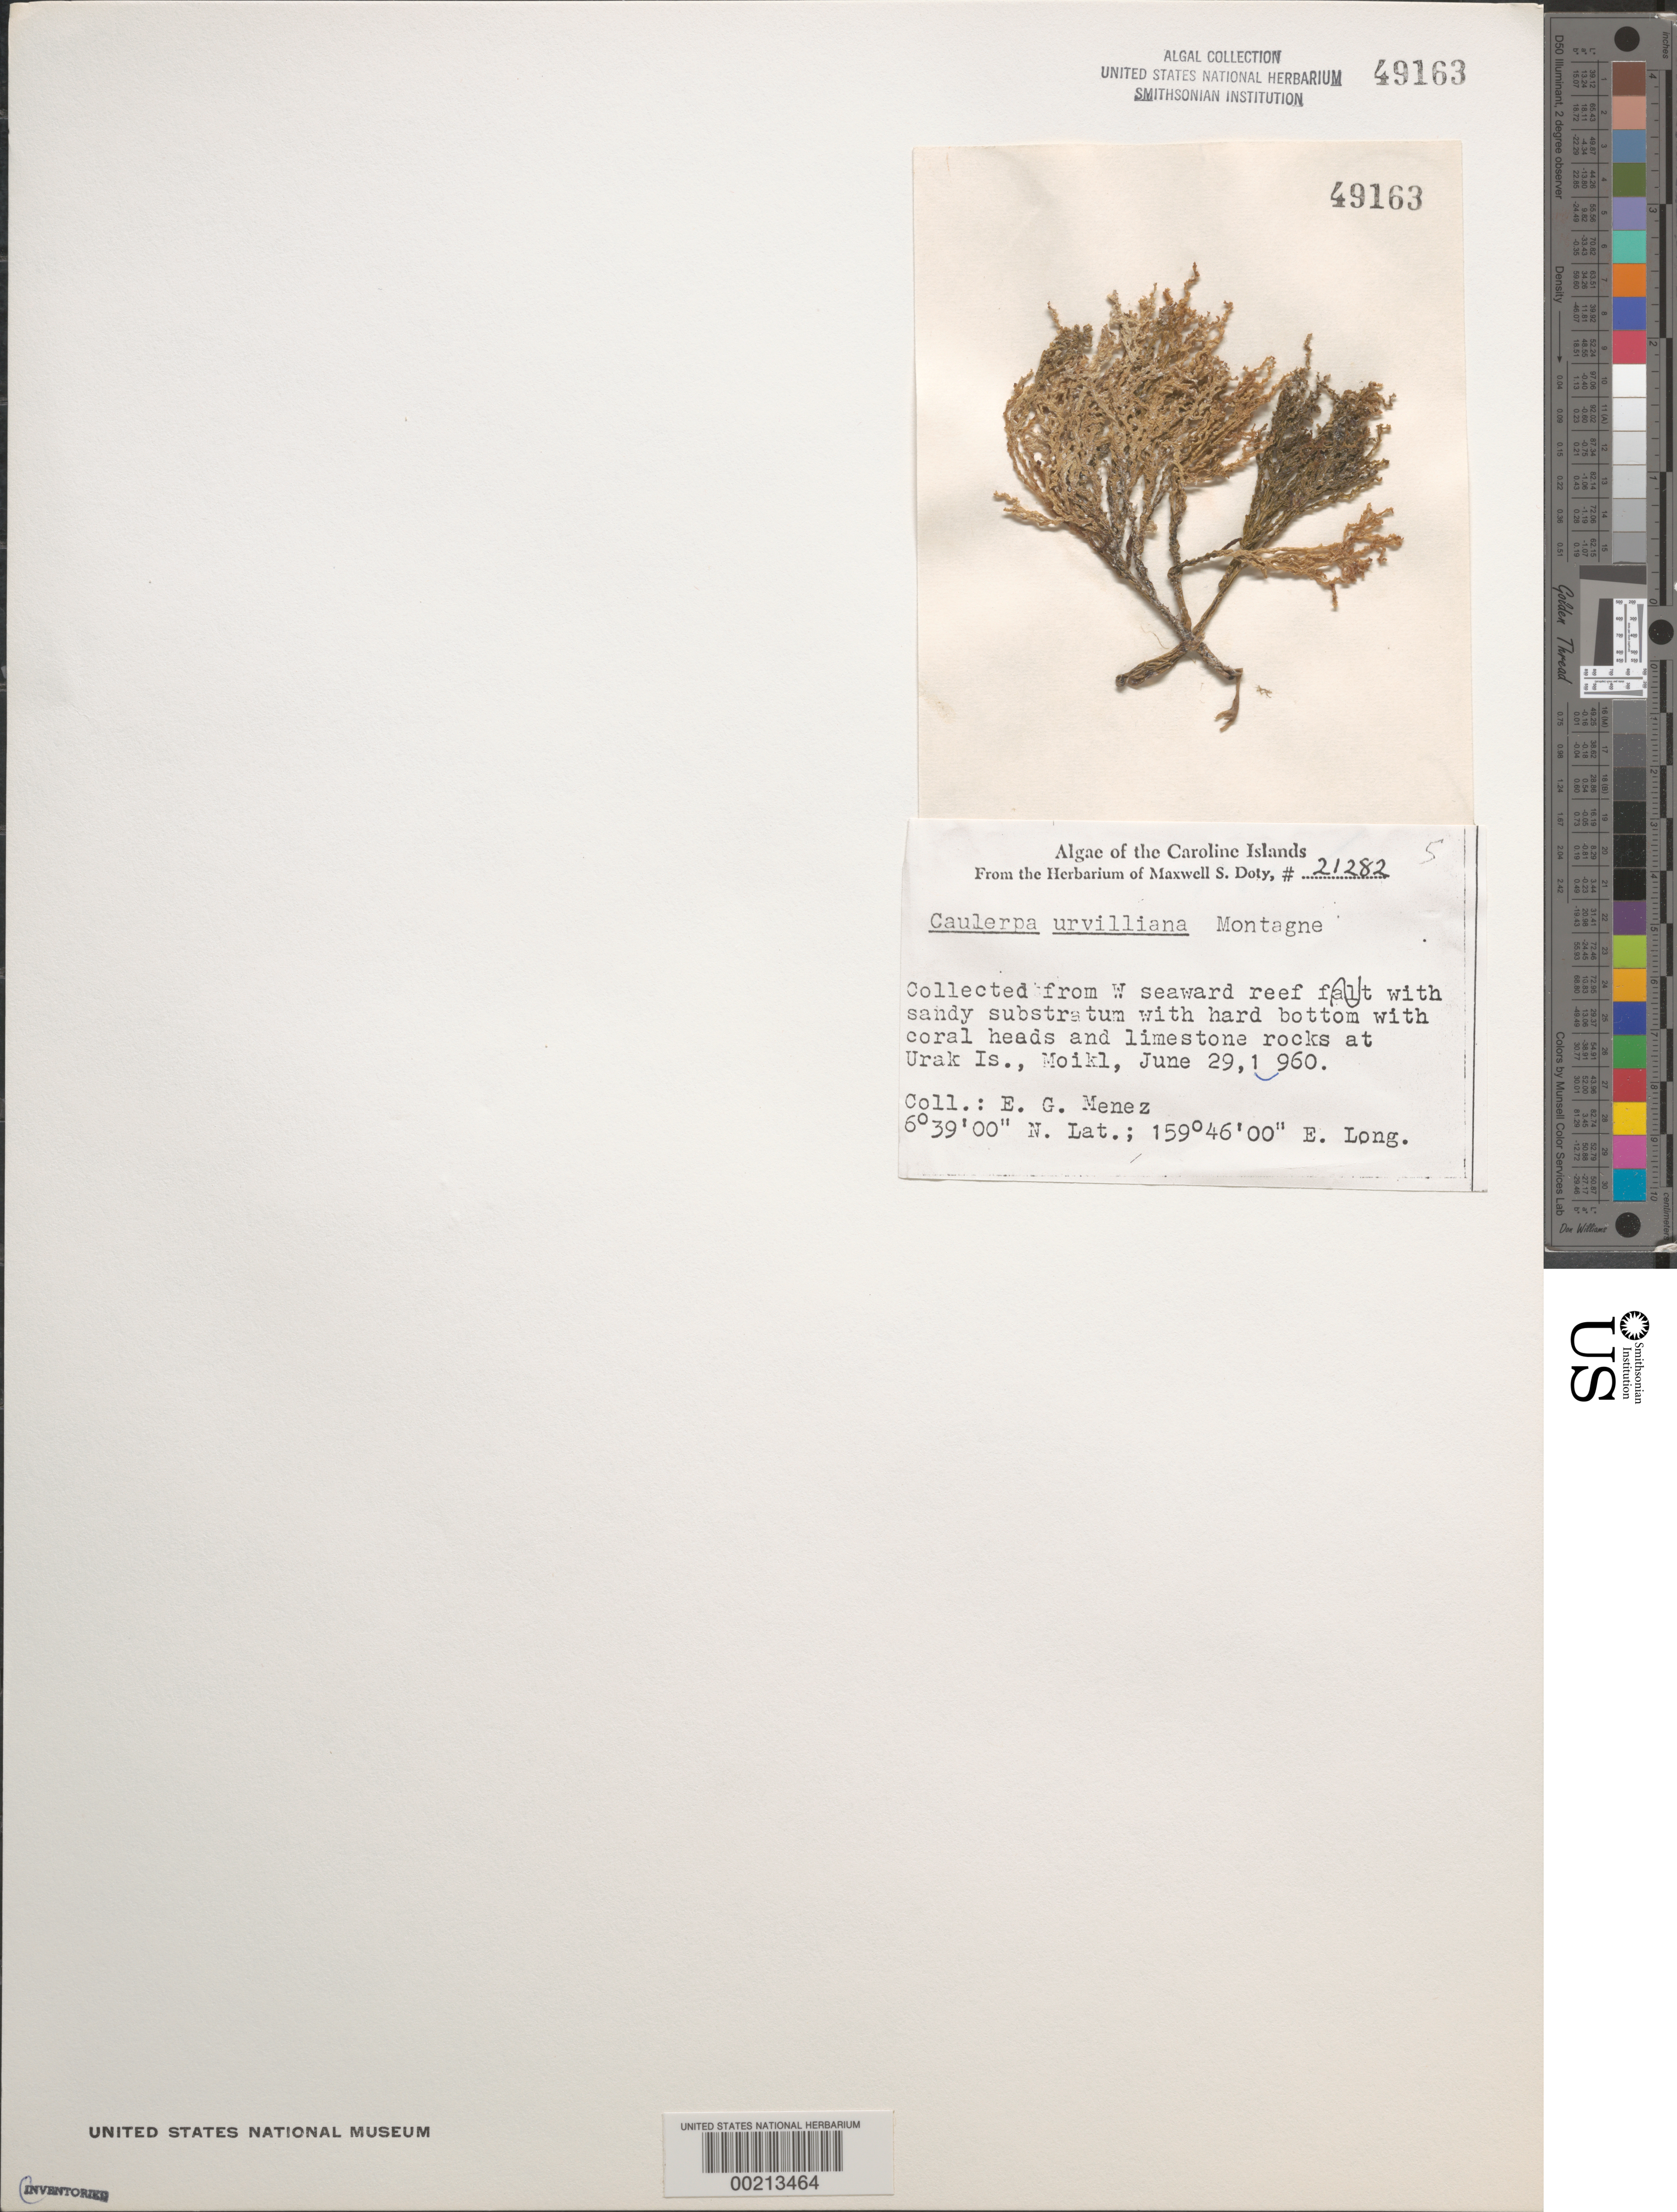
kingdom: Plantae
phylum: Chlorophyta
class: Ulvophyceae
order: Bryopsidales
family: Caulerpaceae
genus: Caulerpa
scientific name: Caulerpa urvilleana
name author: Mont.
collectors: Meñez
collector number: MSD 21282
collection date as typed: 29 Jun 1960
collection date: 1960-06-29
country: Micronesia, Federated States of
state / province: Pohnpei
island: Mwokil (Mokil) Atoll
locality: Urak Islet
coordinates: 6 39' 00" N, 159 46' 00" E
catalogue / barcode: US 49163